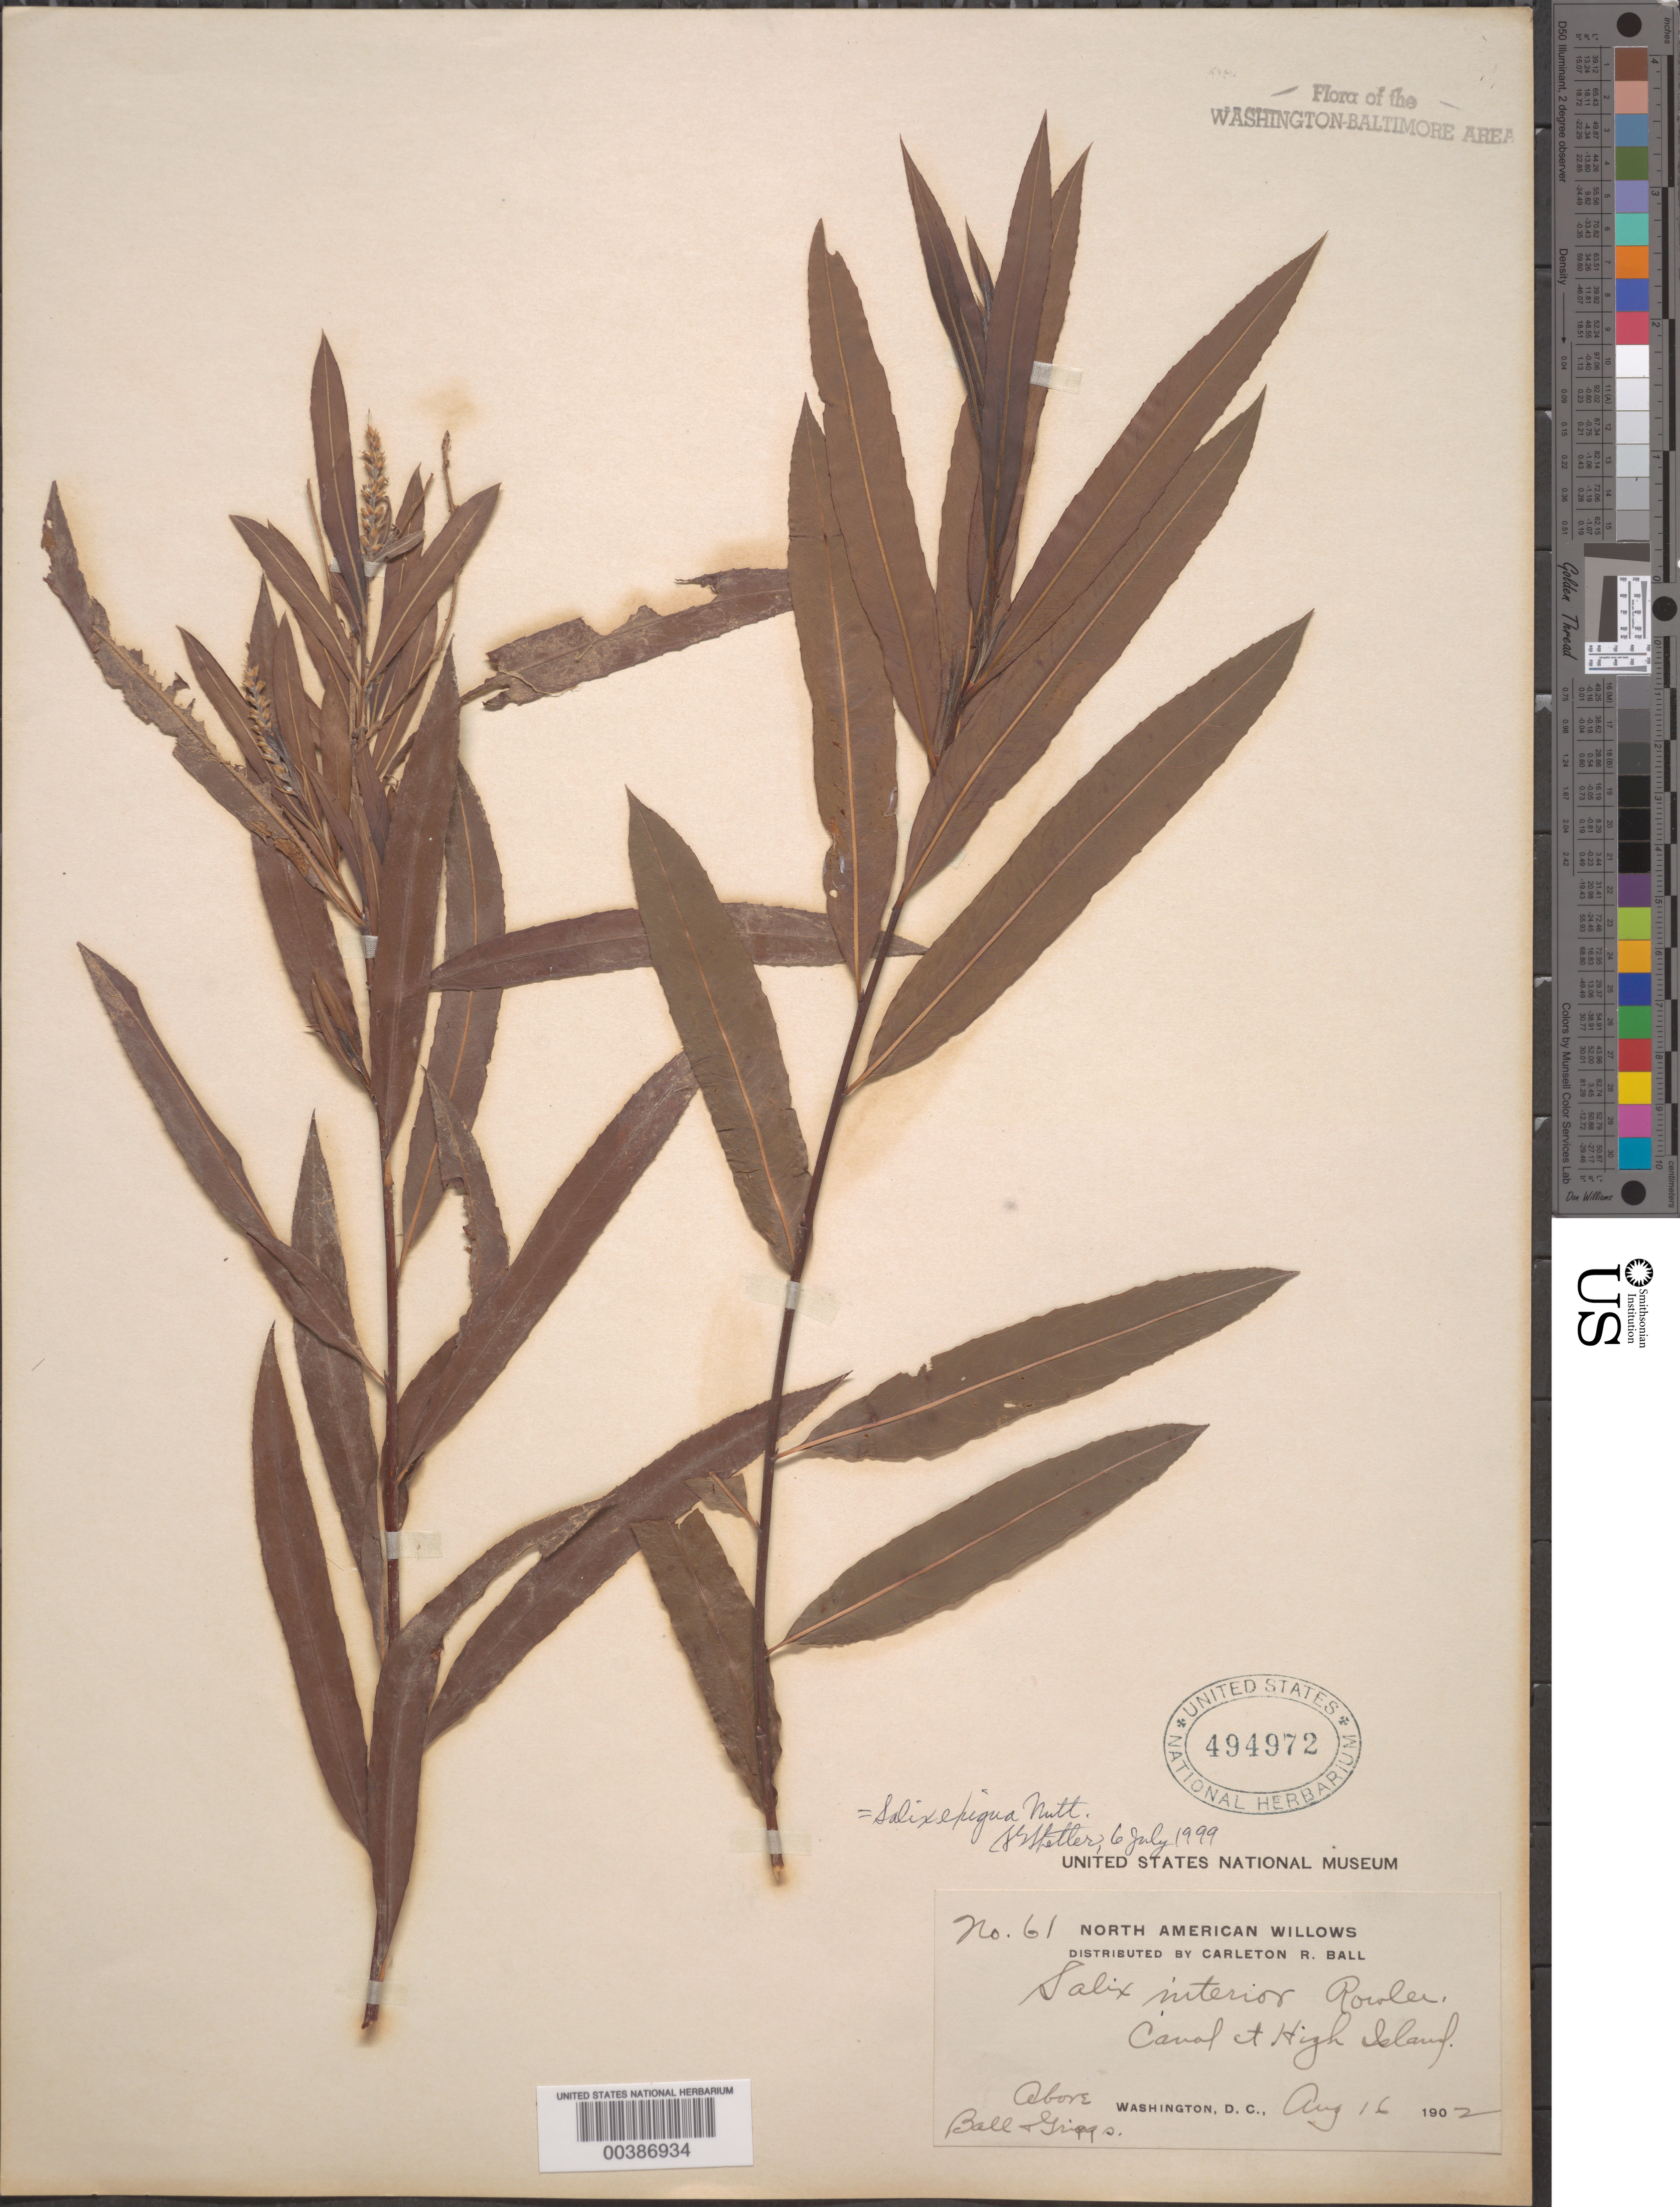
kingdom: Plantae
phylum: Tracheophyta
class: Magnoliopsida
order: Malpighiales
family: Salicaceae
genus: Salix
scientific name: Salix exigua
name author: Nutt.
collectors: C. R. Ball & R. F. Griggs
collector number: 61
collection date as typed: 16 Aug 1902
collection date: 1902-08-16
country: United States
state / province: Maryland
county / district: Montgomery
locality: C. & O. Canal, High Island C. and O. Canal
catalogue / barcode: US 494972